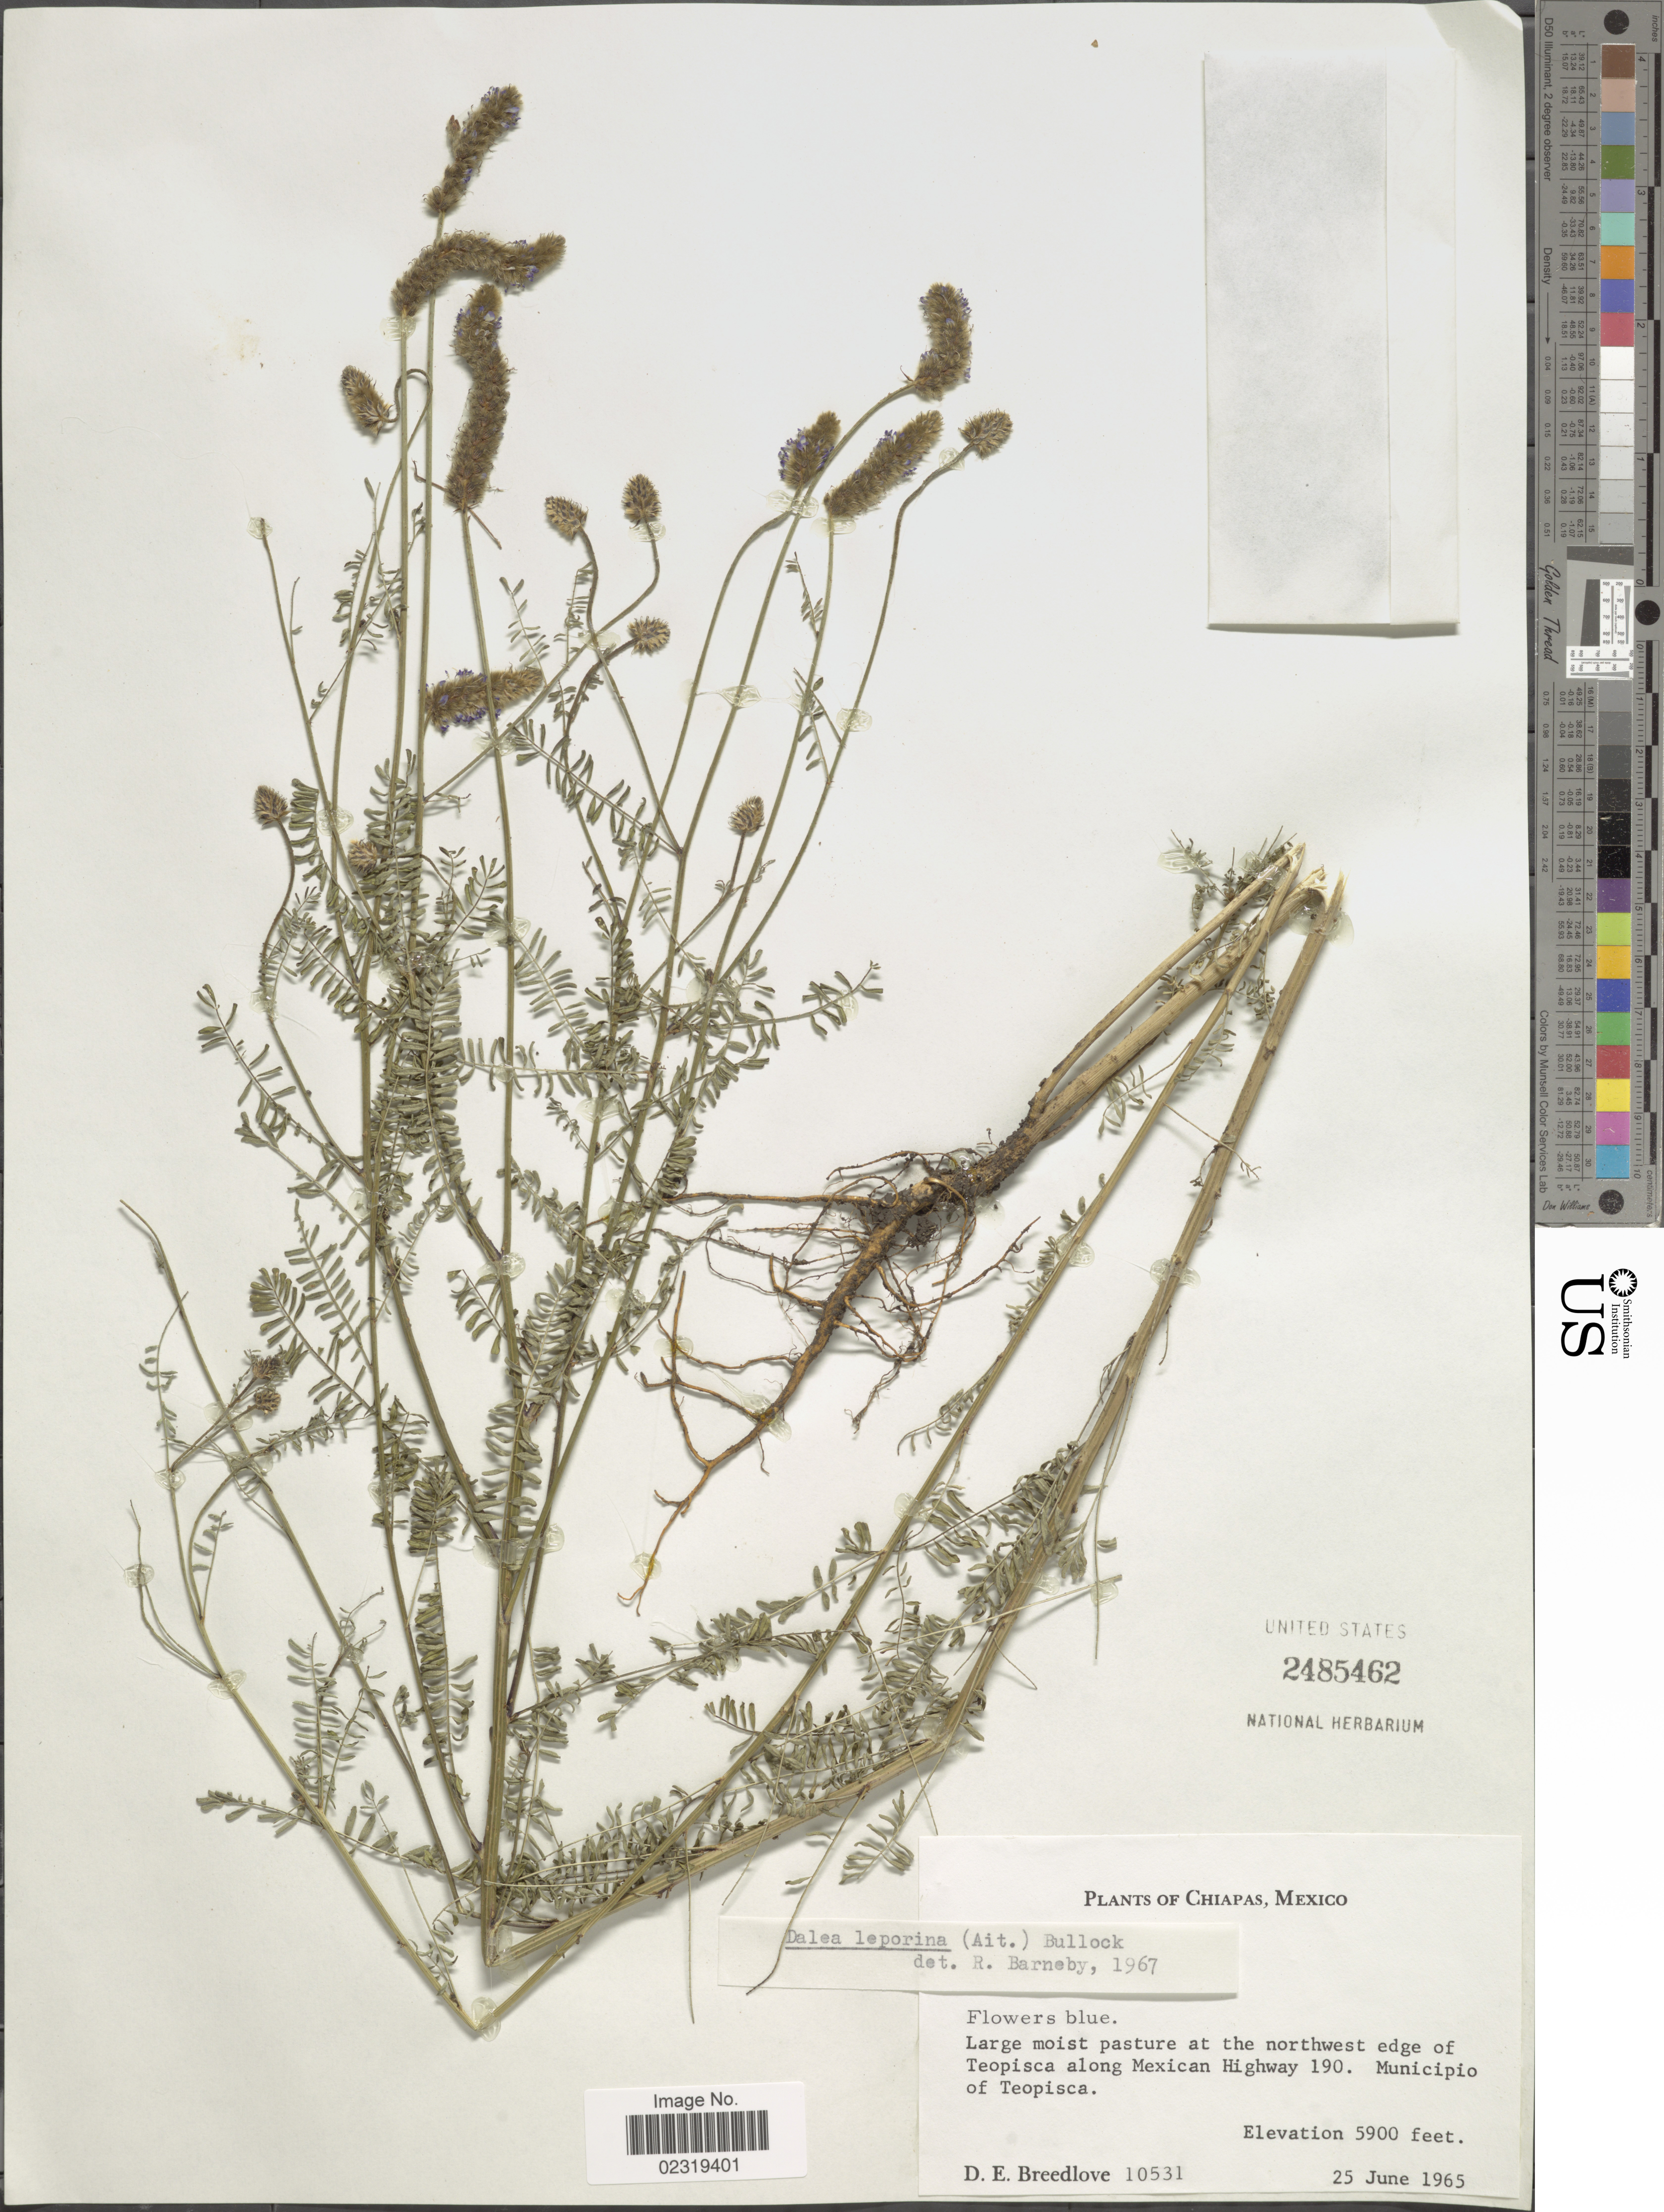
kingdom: Plantae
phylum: Tracheophyta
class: Magnoliopsida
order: Fabales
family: Fabaceae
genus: Dalea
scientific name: Dalea leporina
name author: (Aiton) Bullock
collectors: D. E. Breedlove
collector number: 10531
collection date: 1965-06-25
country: Mexico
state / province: Chiapas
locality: Large pasture at the northwest edge of Teopisca along Mexican Highway 190. Municipio of Teopisca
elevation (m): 1798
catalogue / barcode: US 2485462